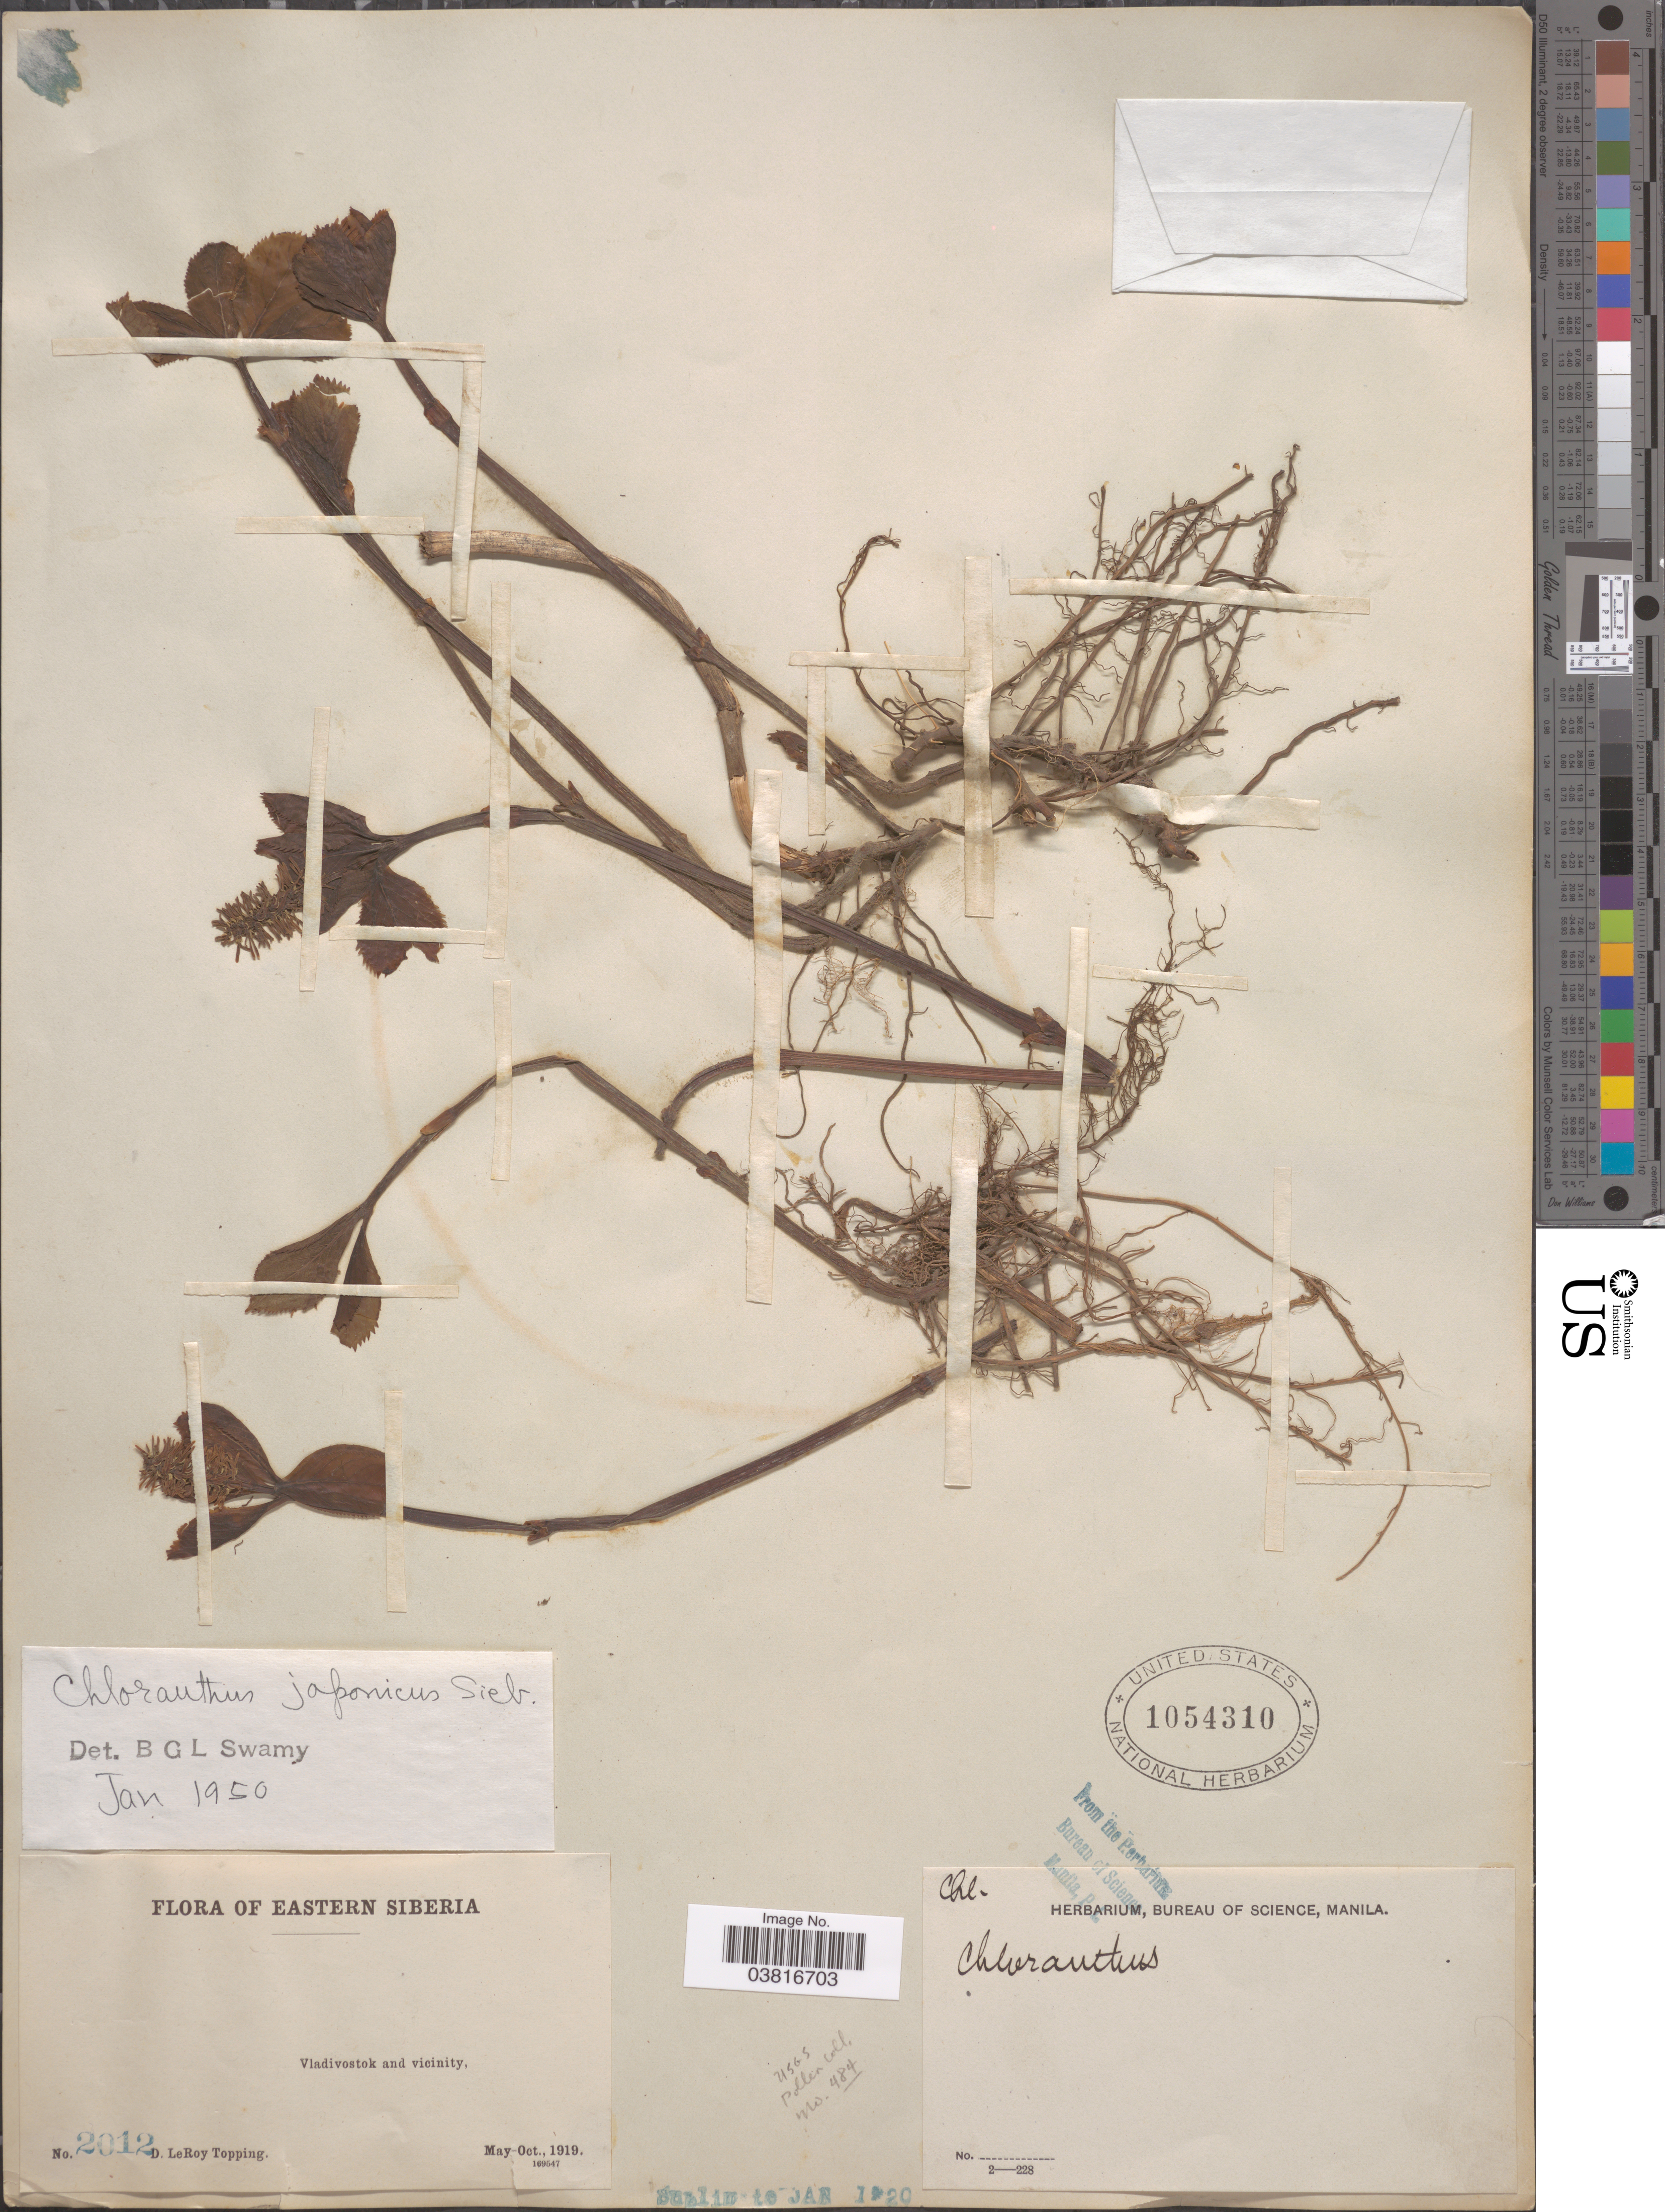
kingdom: Plantae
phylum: Tracheophyta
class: Magnoliopsida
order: Chloranthales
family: Chloranthaceae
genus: Chloranthus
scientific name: Chloranthus japonicus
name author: Siebold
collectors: D. L. Topping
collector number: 2012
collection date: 1919-05/1919-10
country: Russian Federation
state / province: Primorsky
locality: Eastern Siberia. Vladivostok and vicinity.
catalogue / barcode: US 1054310